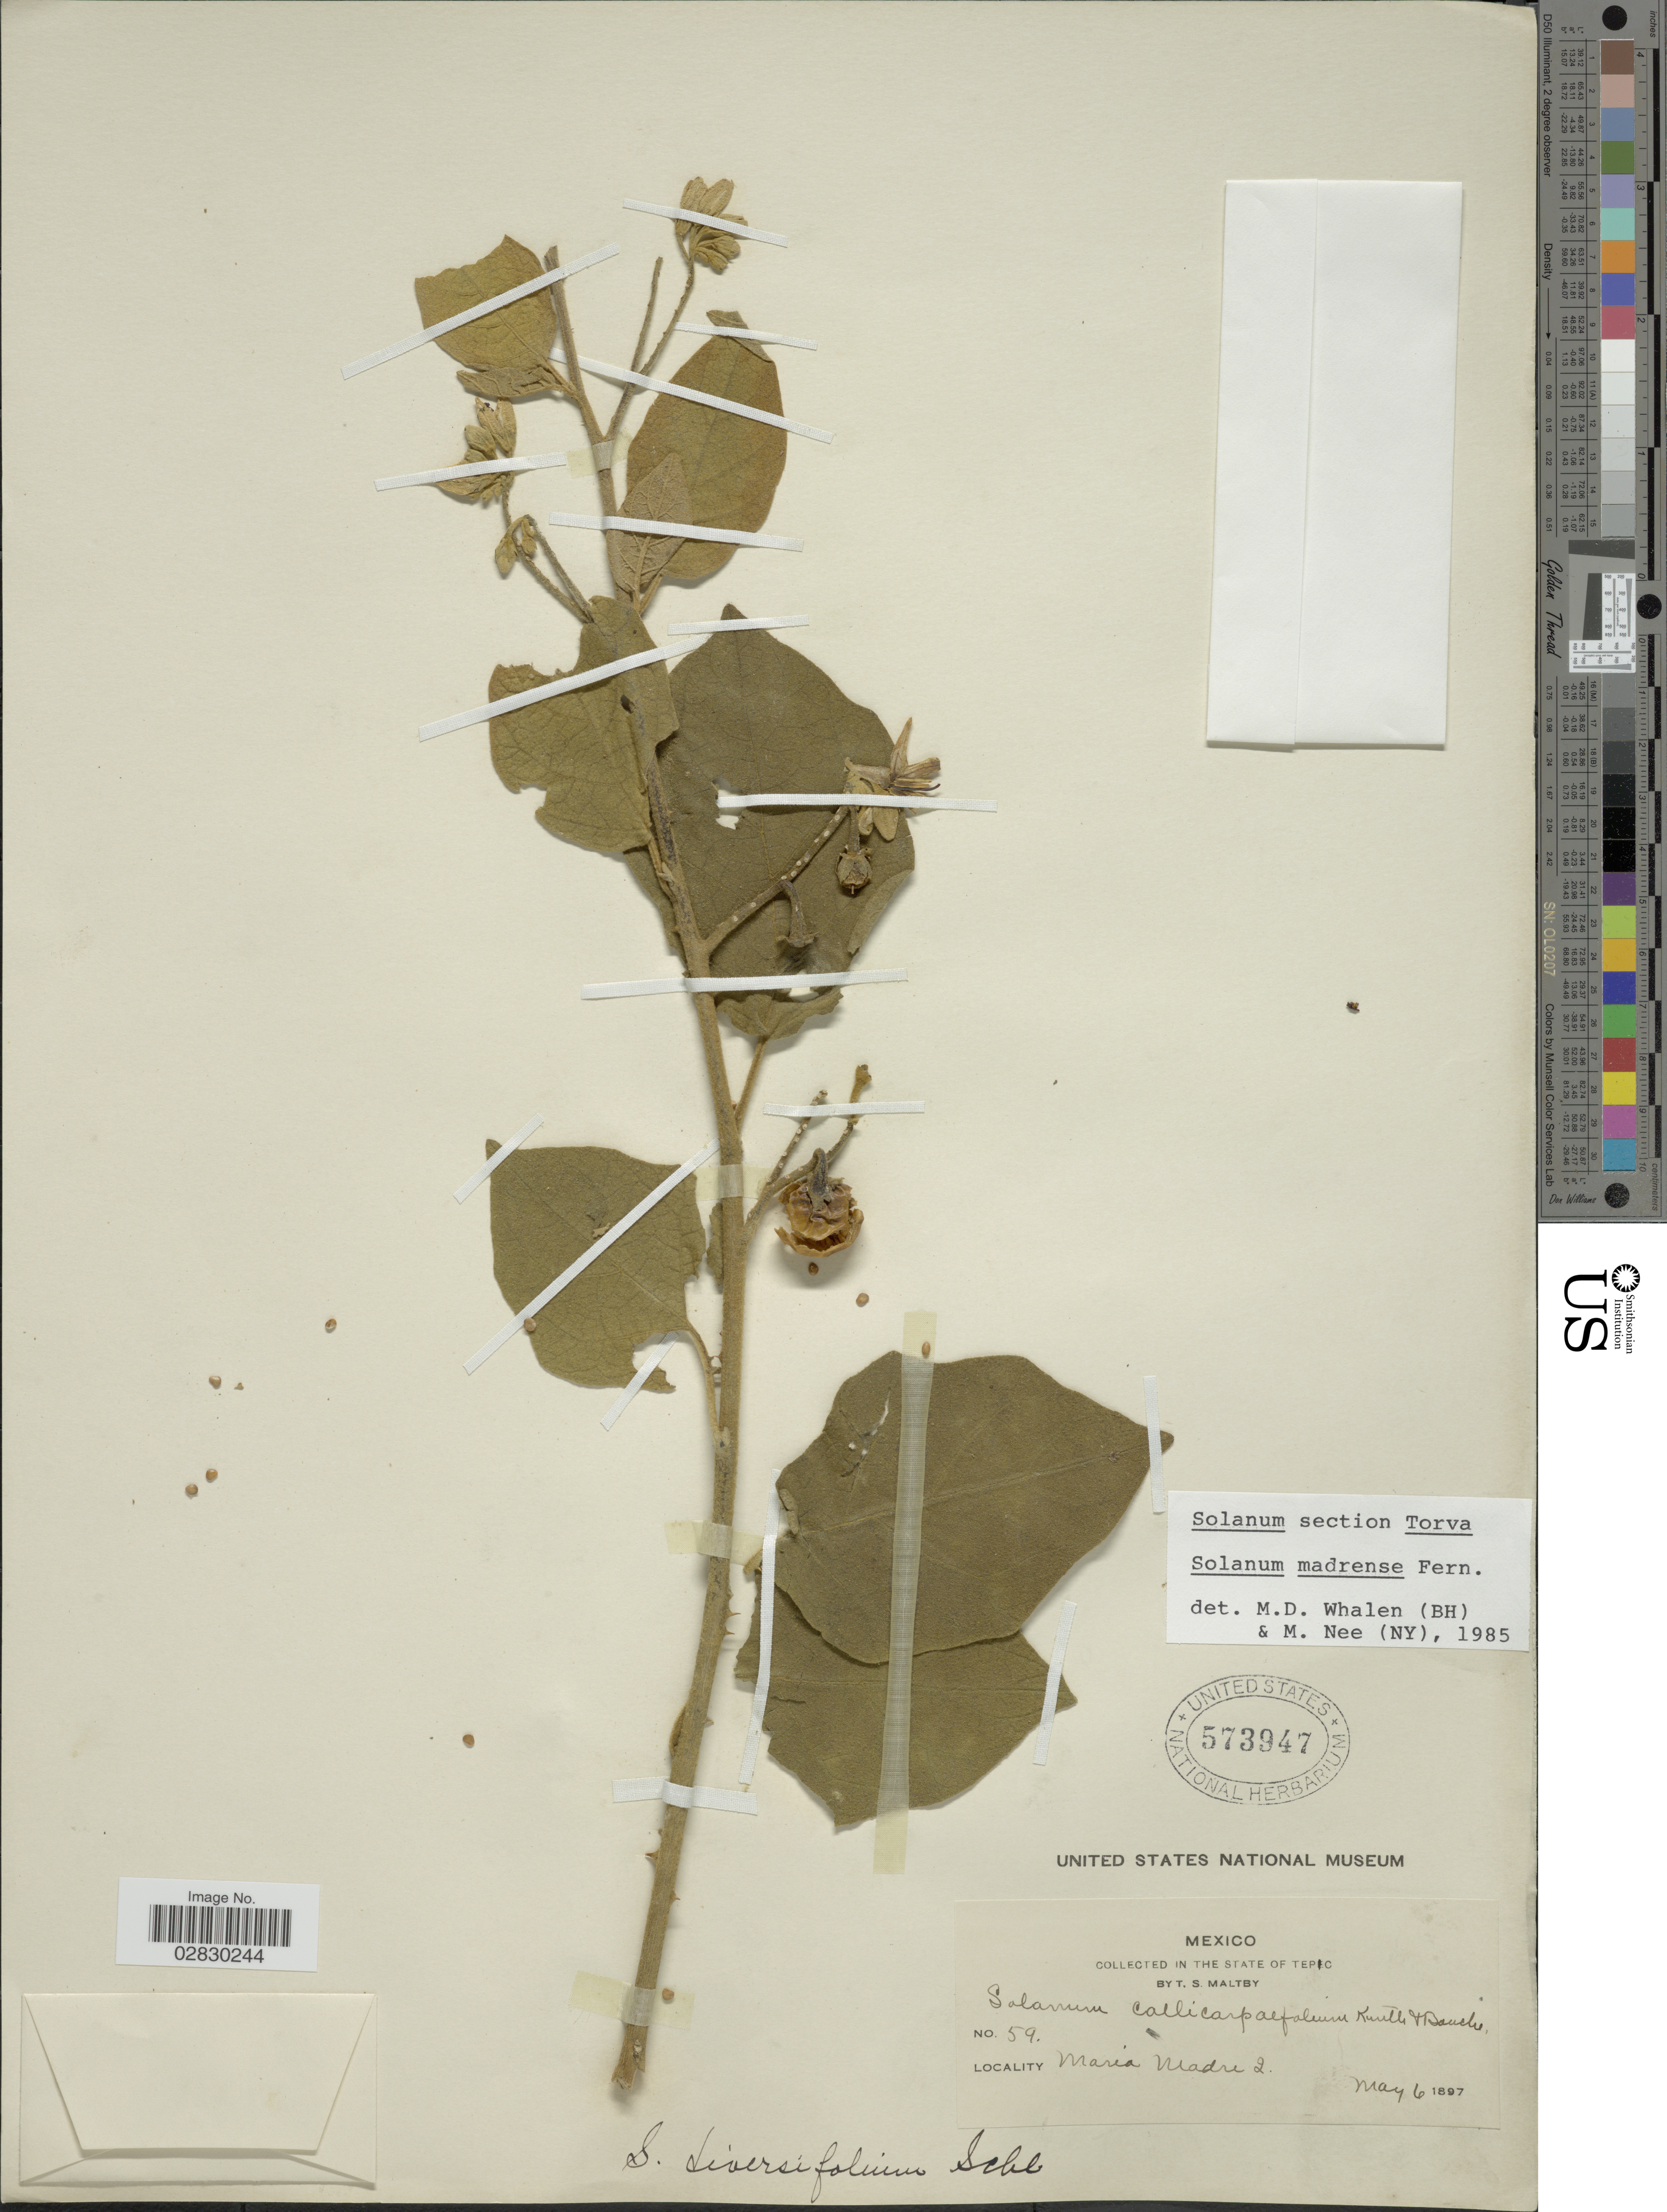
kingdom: Plantae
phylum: Tracheophyta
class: Magnoliopsida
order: Solanales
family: Solanaceae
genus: Solanum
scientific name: Solanum madrense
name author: Fernald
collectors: T. S. Maltby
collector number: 59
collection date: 1897-05-06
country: Mexico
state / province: Nayarit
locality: In the state of Tepic, Maria Madre I.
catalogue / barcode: US 573947